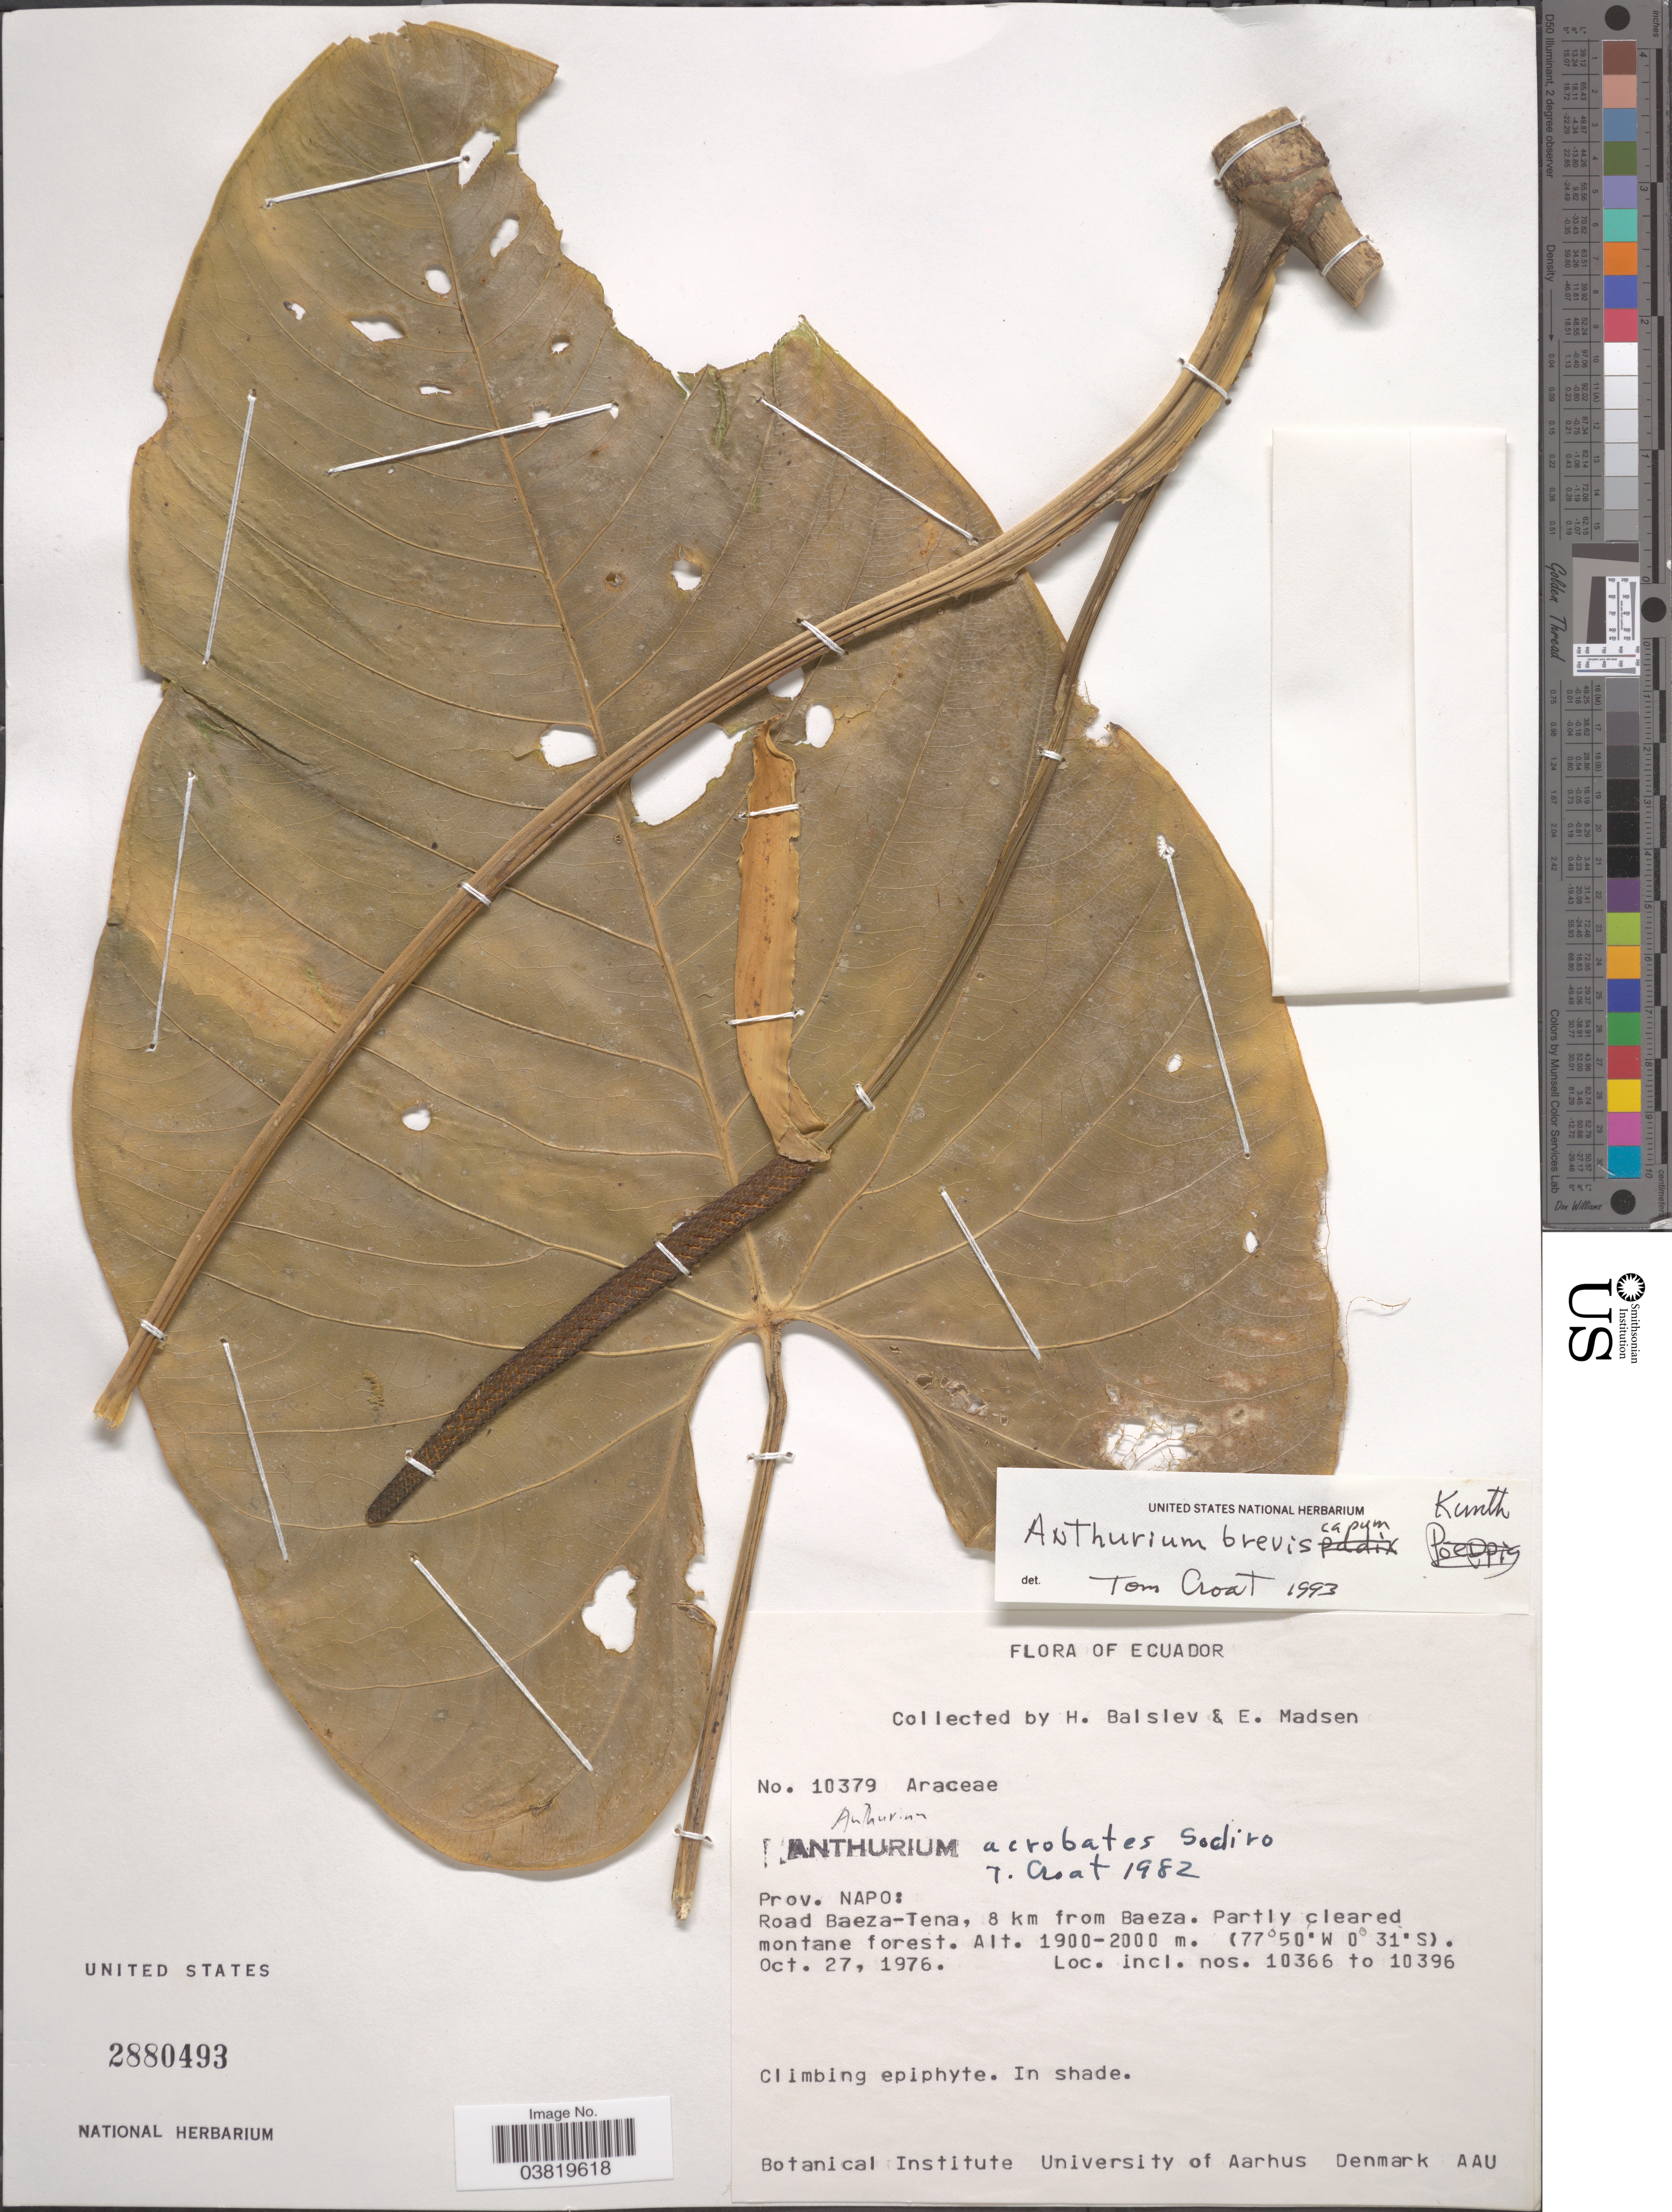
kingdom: Plantae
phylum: Tracheophyta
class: Liliopsida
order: Alismatales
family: Araceae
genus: Anthurium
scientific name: Anthurium breviscapum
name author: Kunth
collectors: H. Balslev & E. Madsen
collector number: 10379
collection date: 1976-10-27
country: Ecuador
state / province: Napo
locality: Road Baeza-Tena, 8 km from Baeza.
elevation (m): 1900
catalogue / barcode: US 2880493